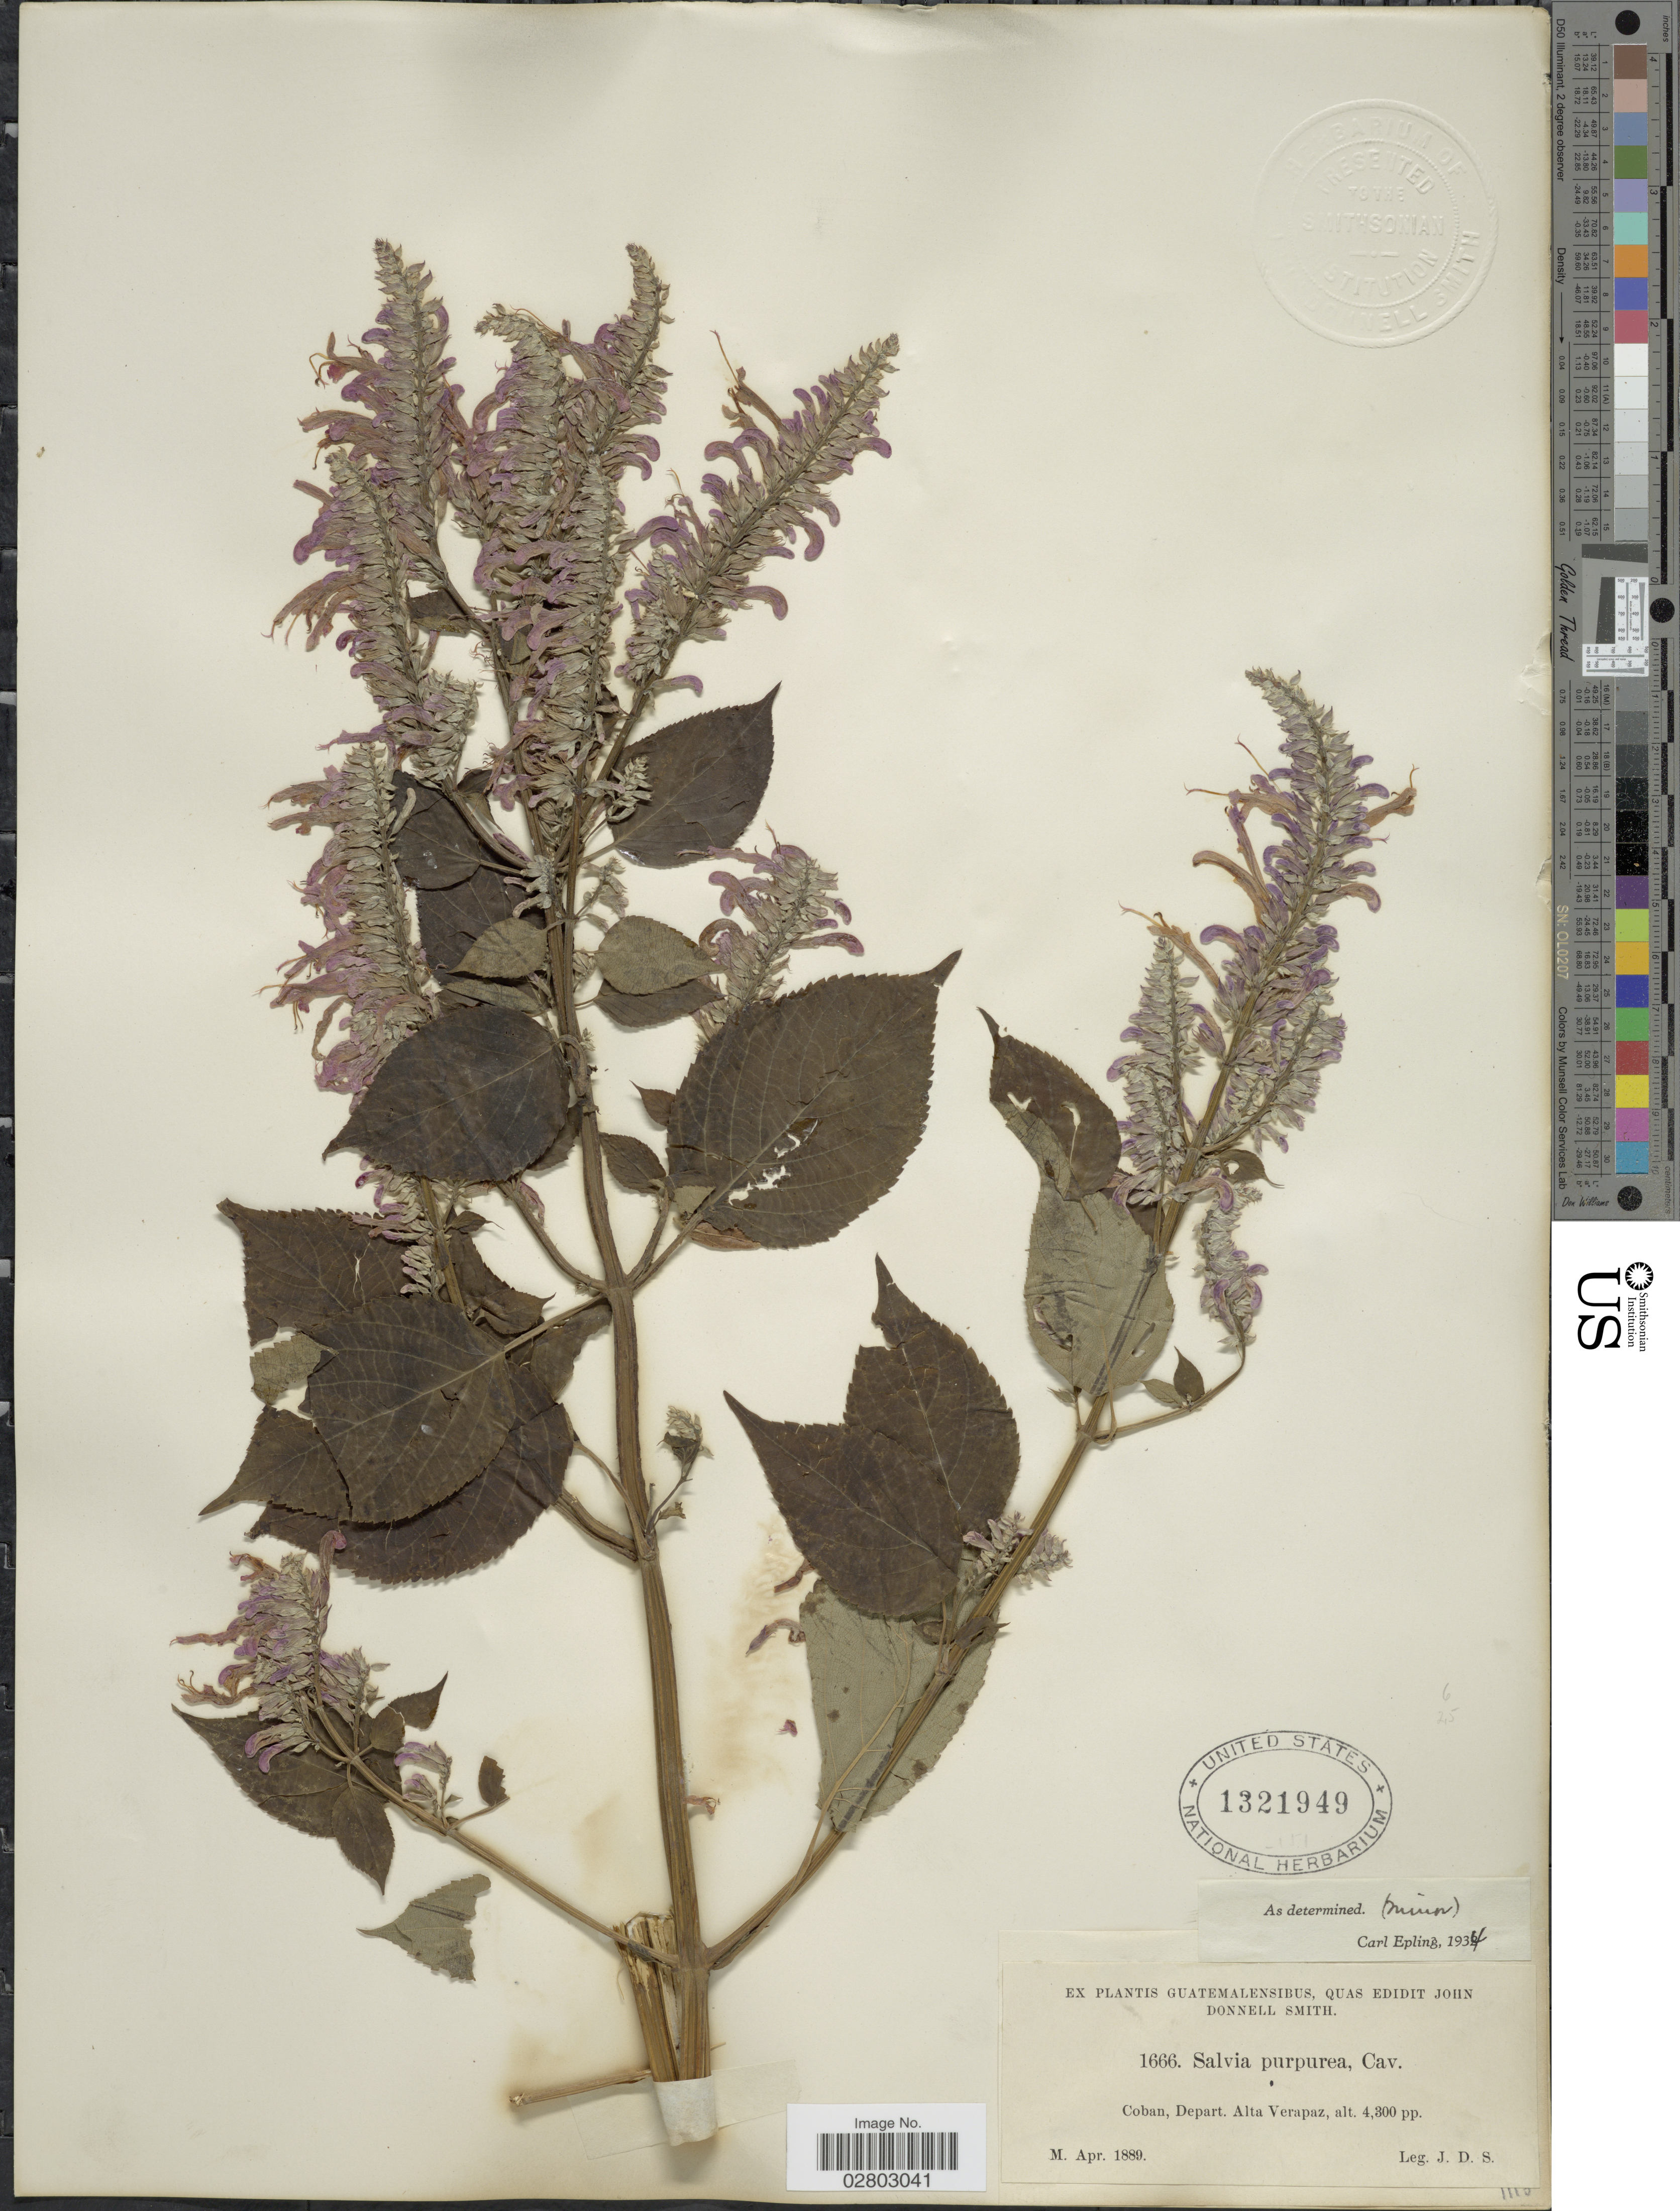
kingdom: Plantae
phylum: Tracheophyta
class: Magnoliopsida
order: Lamiales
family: Lamiaceae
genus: Salvia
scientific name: Salvia purpurea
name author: Cav.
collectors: J. Donnell Smith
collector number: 1666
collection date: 1889-04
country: Guatemala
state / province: Alta Verapaz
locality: Coban, Depart. Alta Verapaz.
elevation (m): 1311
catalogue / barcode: US 1321949